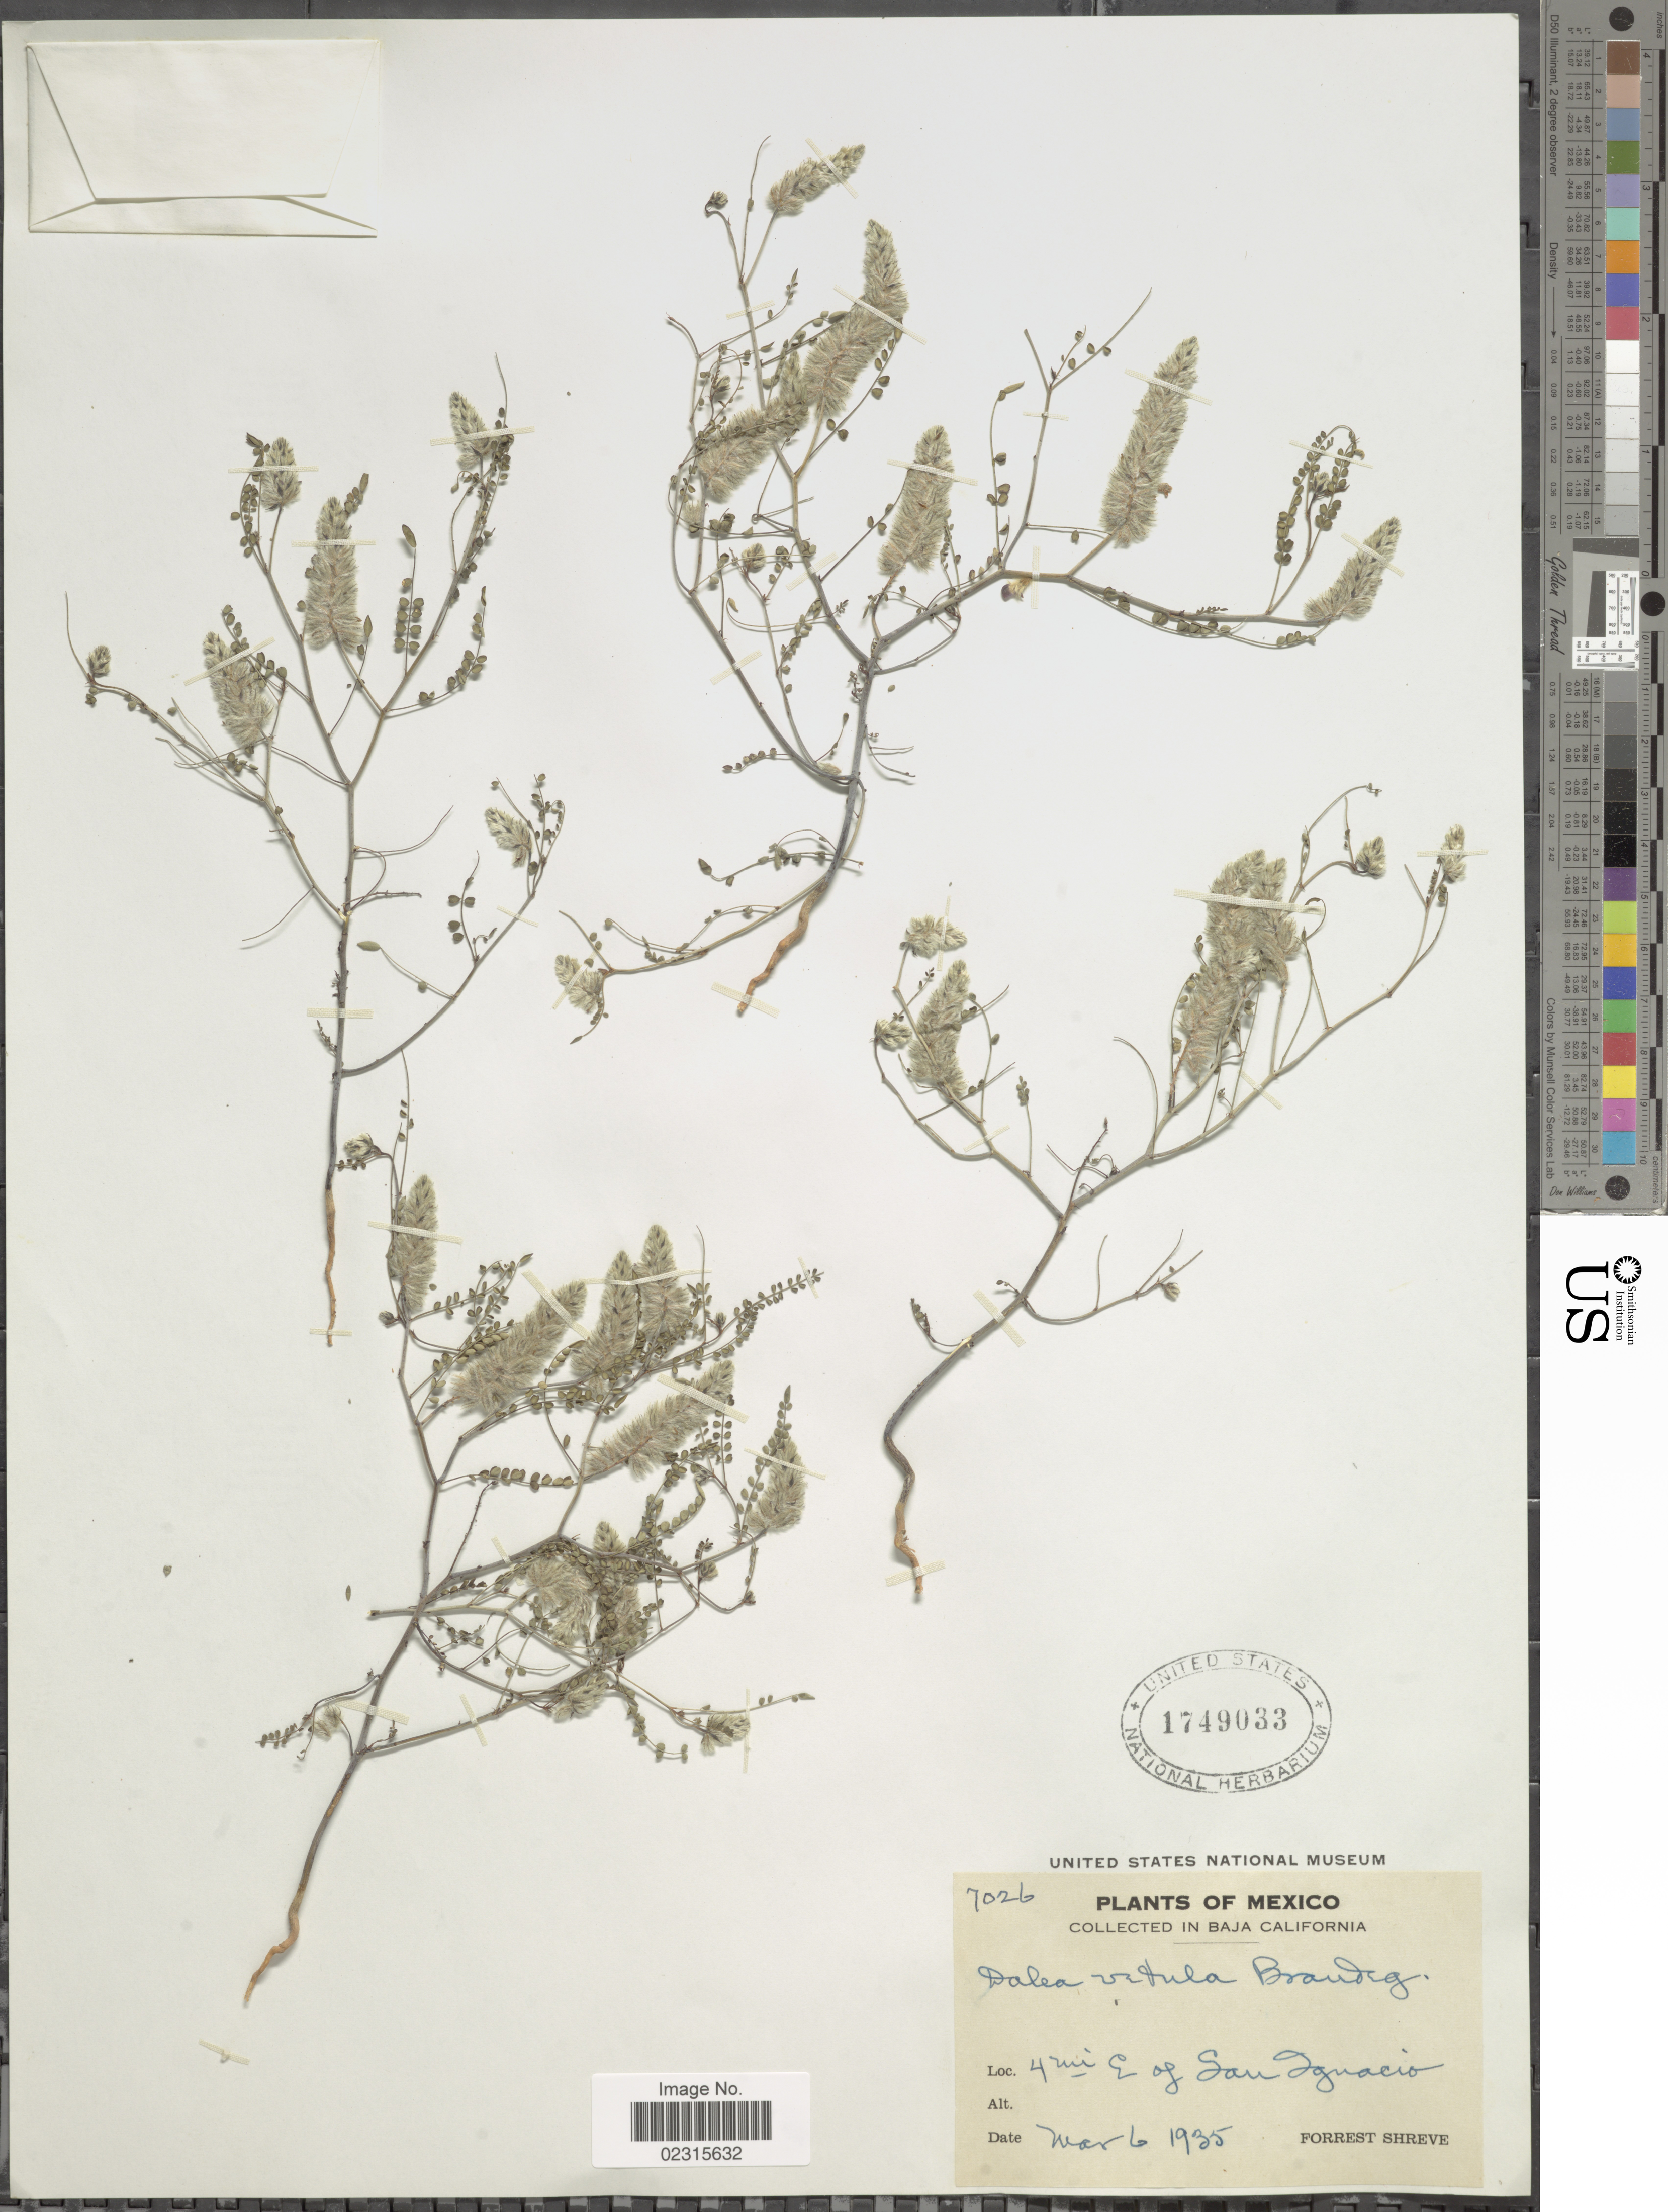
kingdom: Plantae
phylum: Tracheophyta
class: Magnoliopsida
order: Fabales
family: Fabaceae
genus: Marina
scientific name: Marina vetula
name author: (Brandegee) Barneby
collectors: F. Shreve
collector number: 7026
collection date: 1935-11-06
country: Mexico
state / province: Baja California Sur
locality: Baja California, 4 mi E of San Ignacio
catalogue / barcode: US 1749033